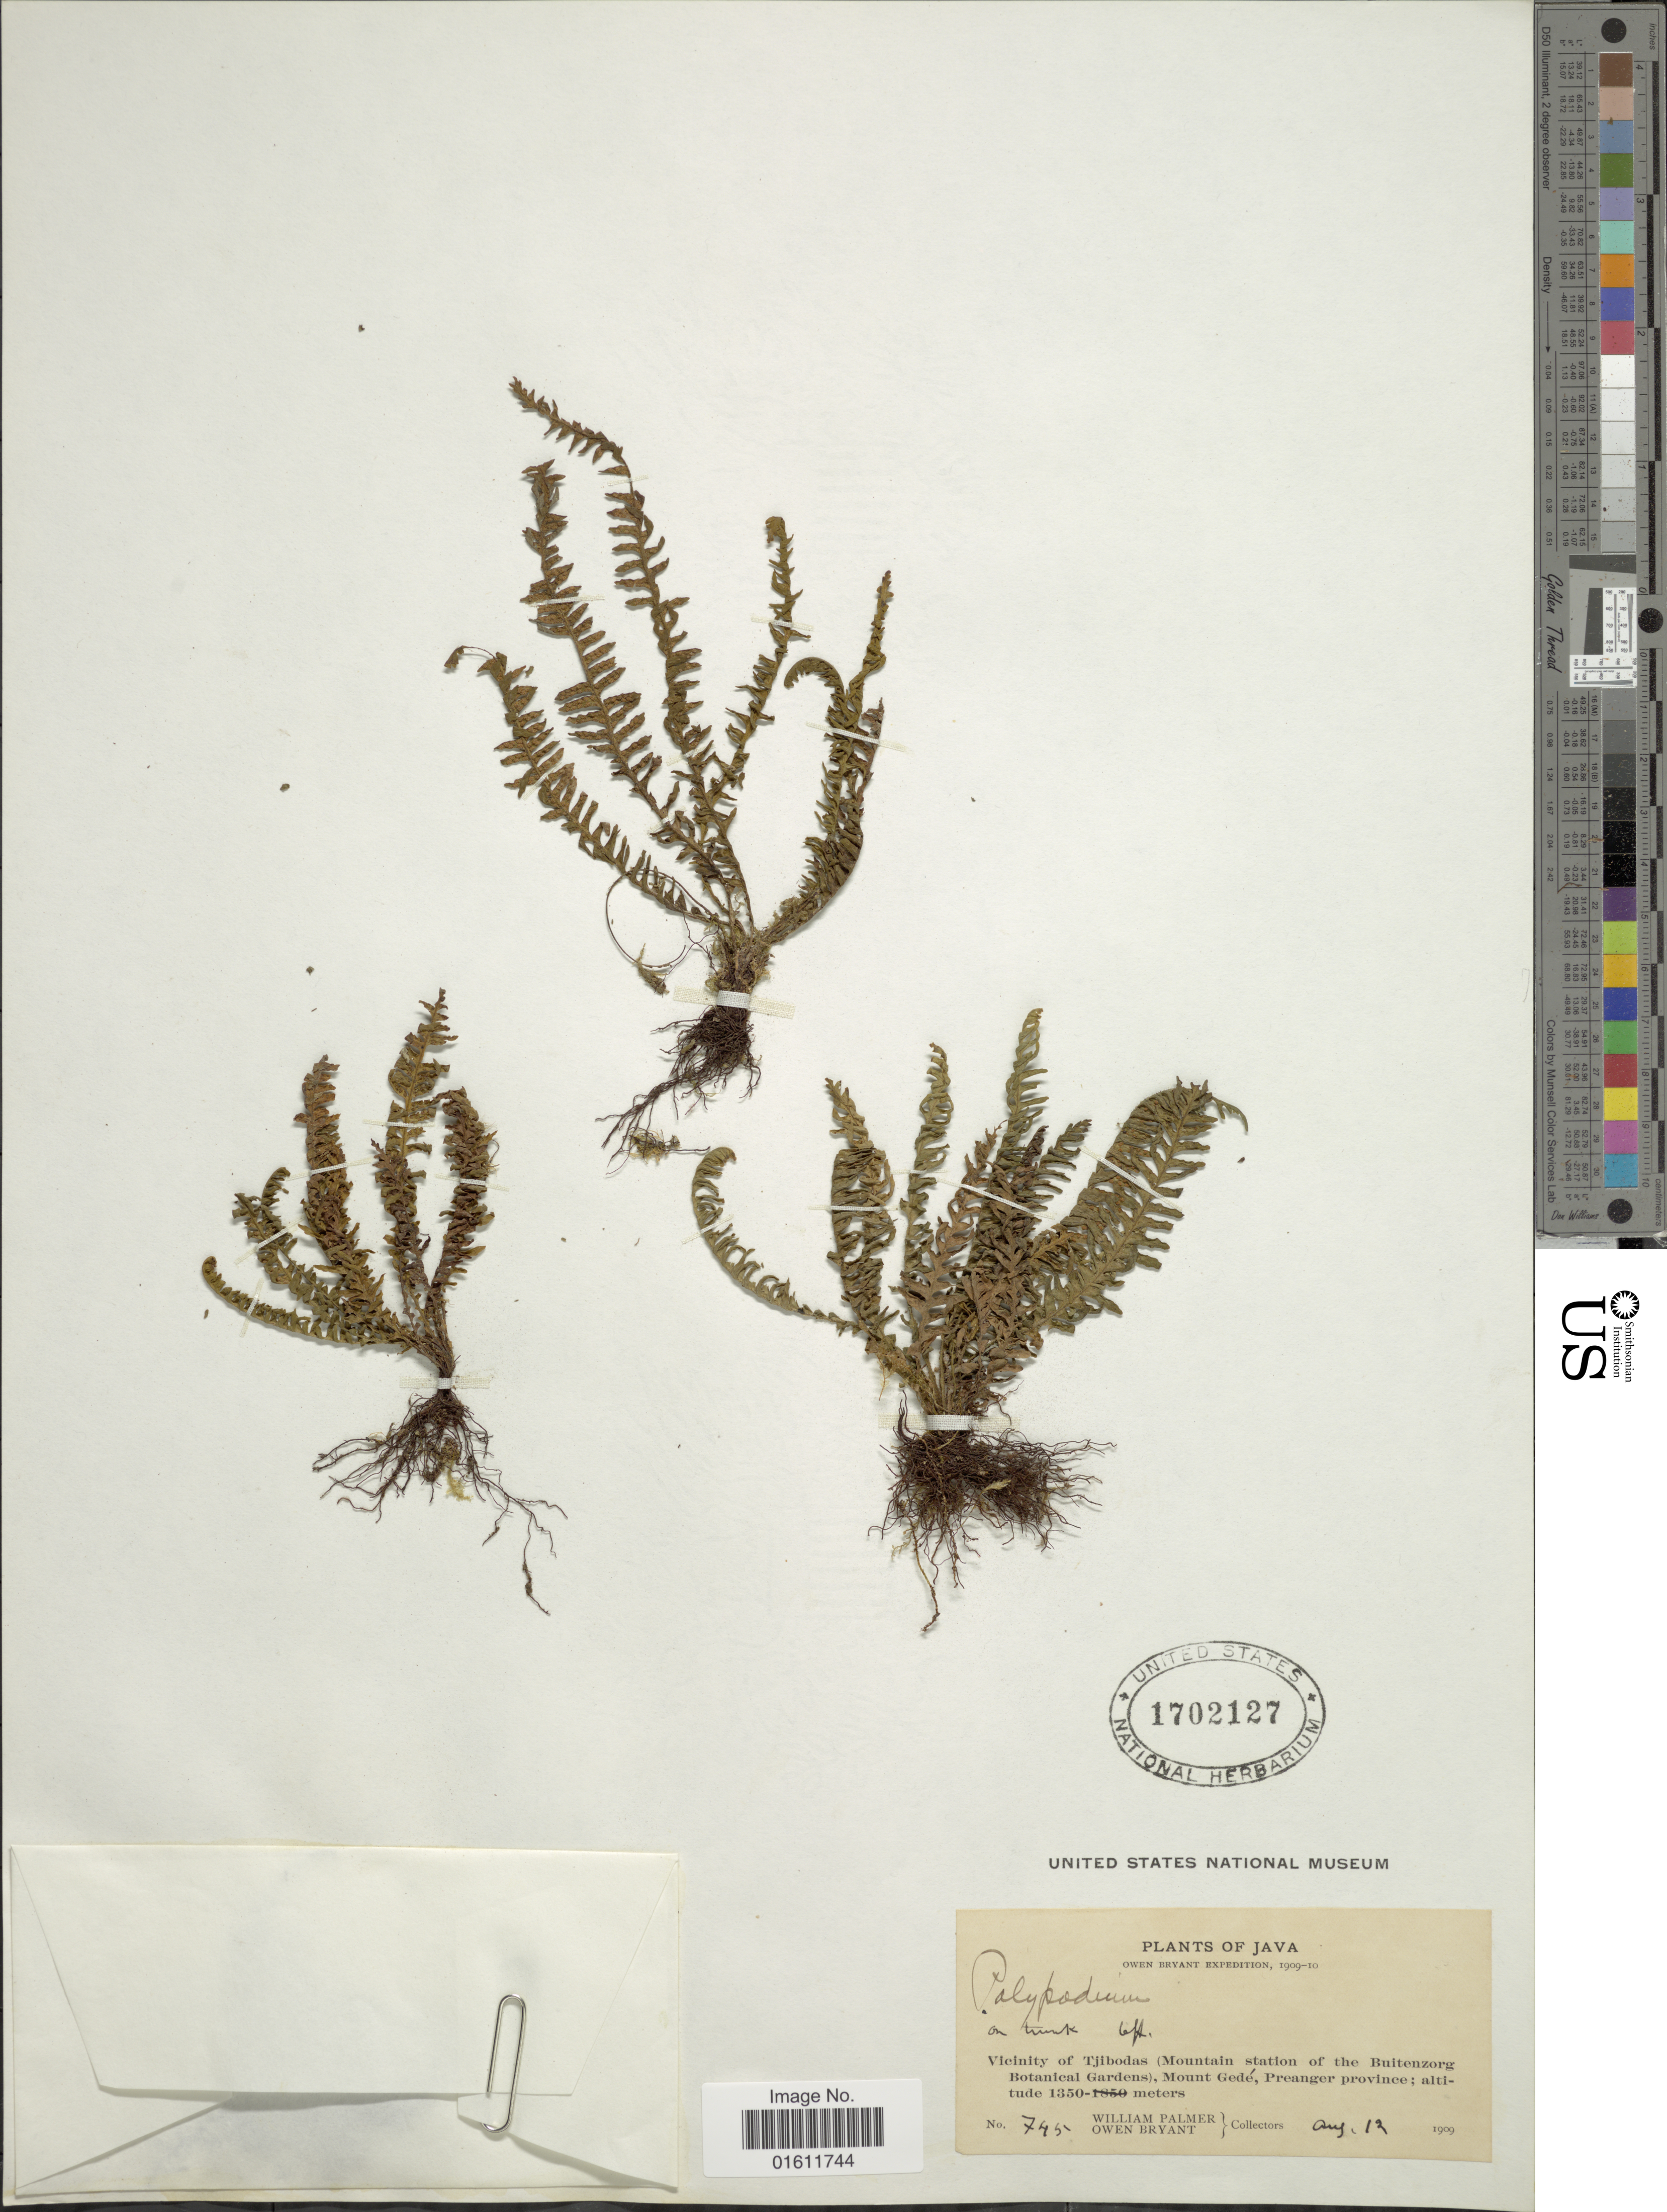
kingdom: Plantae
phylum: Tracheophyta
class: Polypodiopsida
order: Polypodiales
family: Polypodiaceae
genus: Prosaptia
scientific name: Prosaptia sp.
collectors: W. Palmer & O. Bryant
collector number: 745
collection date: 1909-08-12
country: Indonesia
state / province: Java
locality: Vicinity of Tjibodas (Mountain statuon of the Buitenzorg Botanical Gardens), Mount Gedé, Preanger province.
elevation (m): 1350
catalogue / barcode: US 1702127